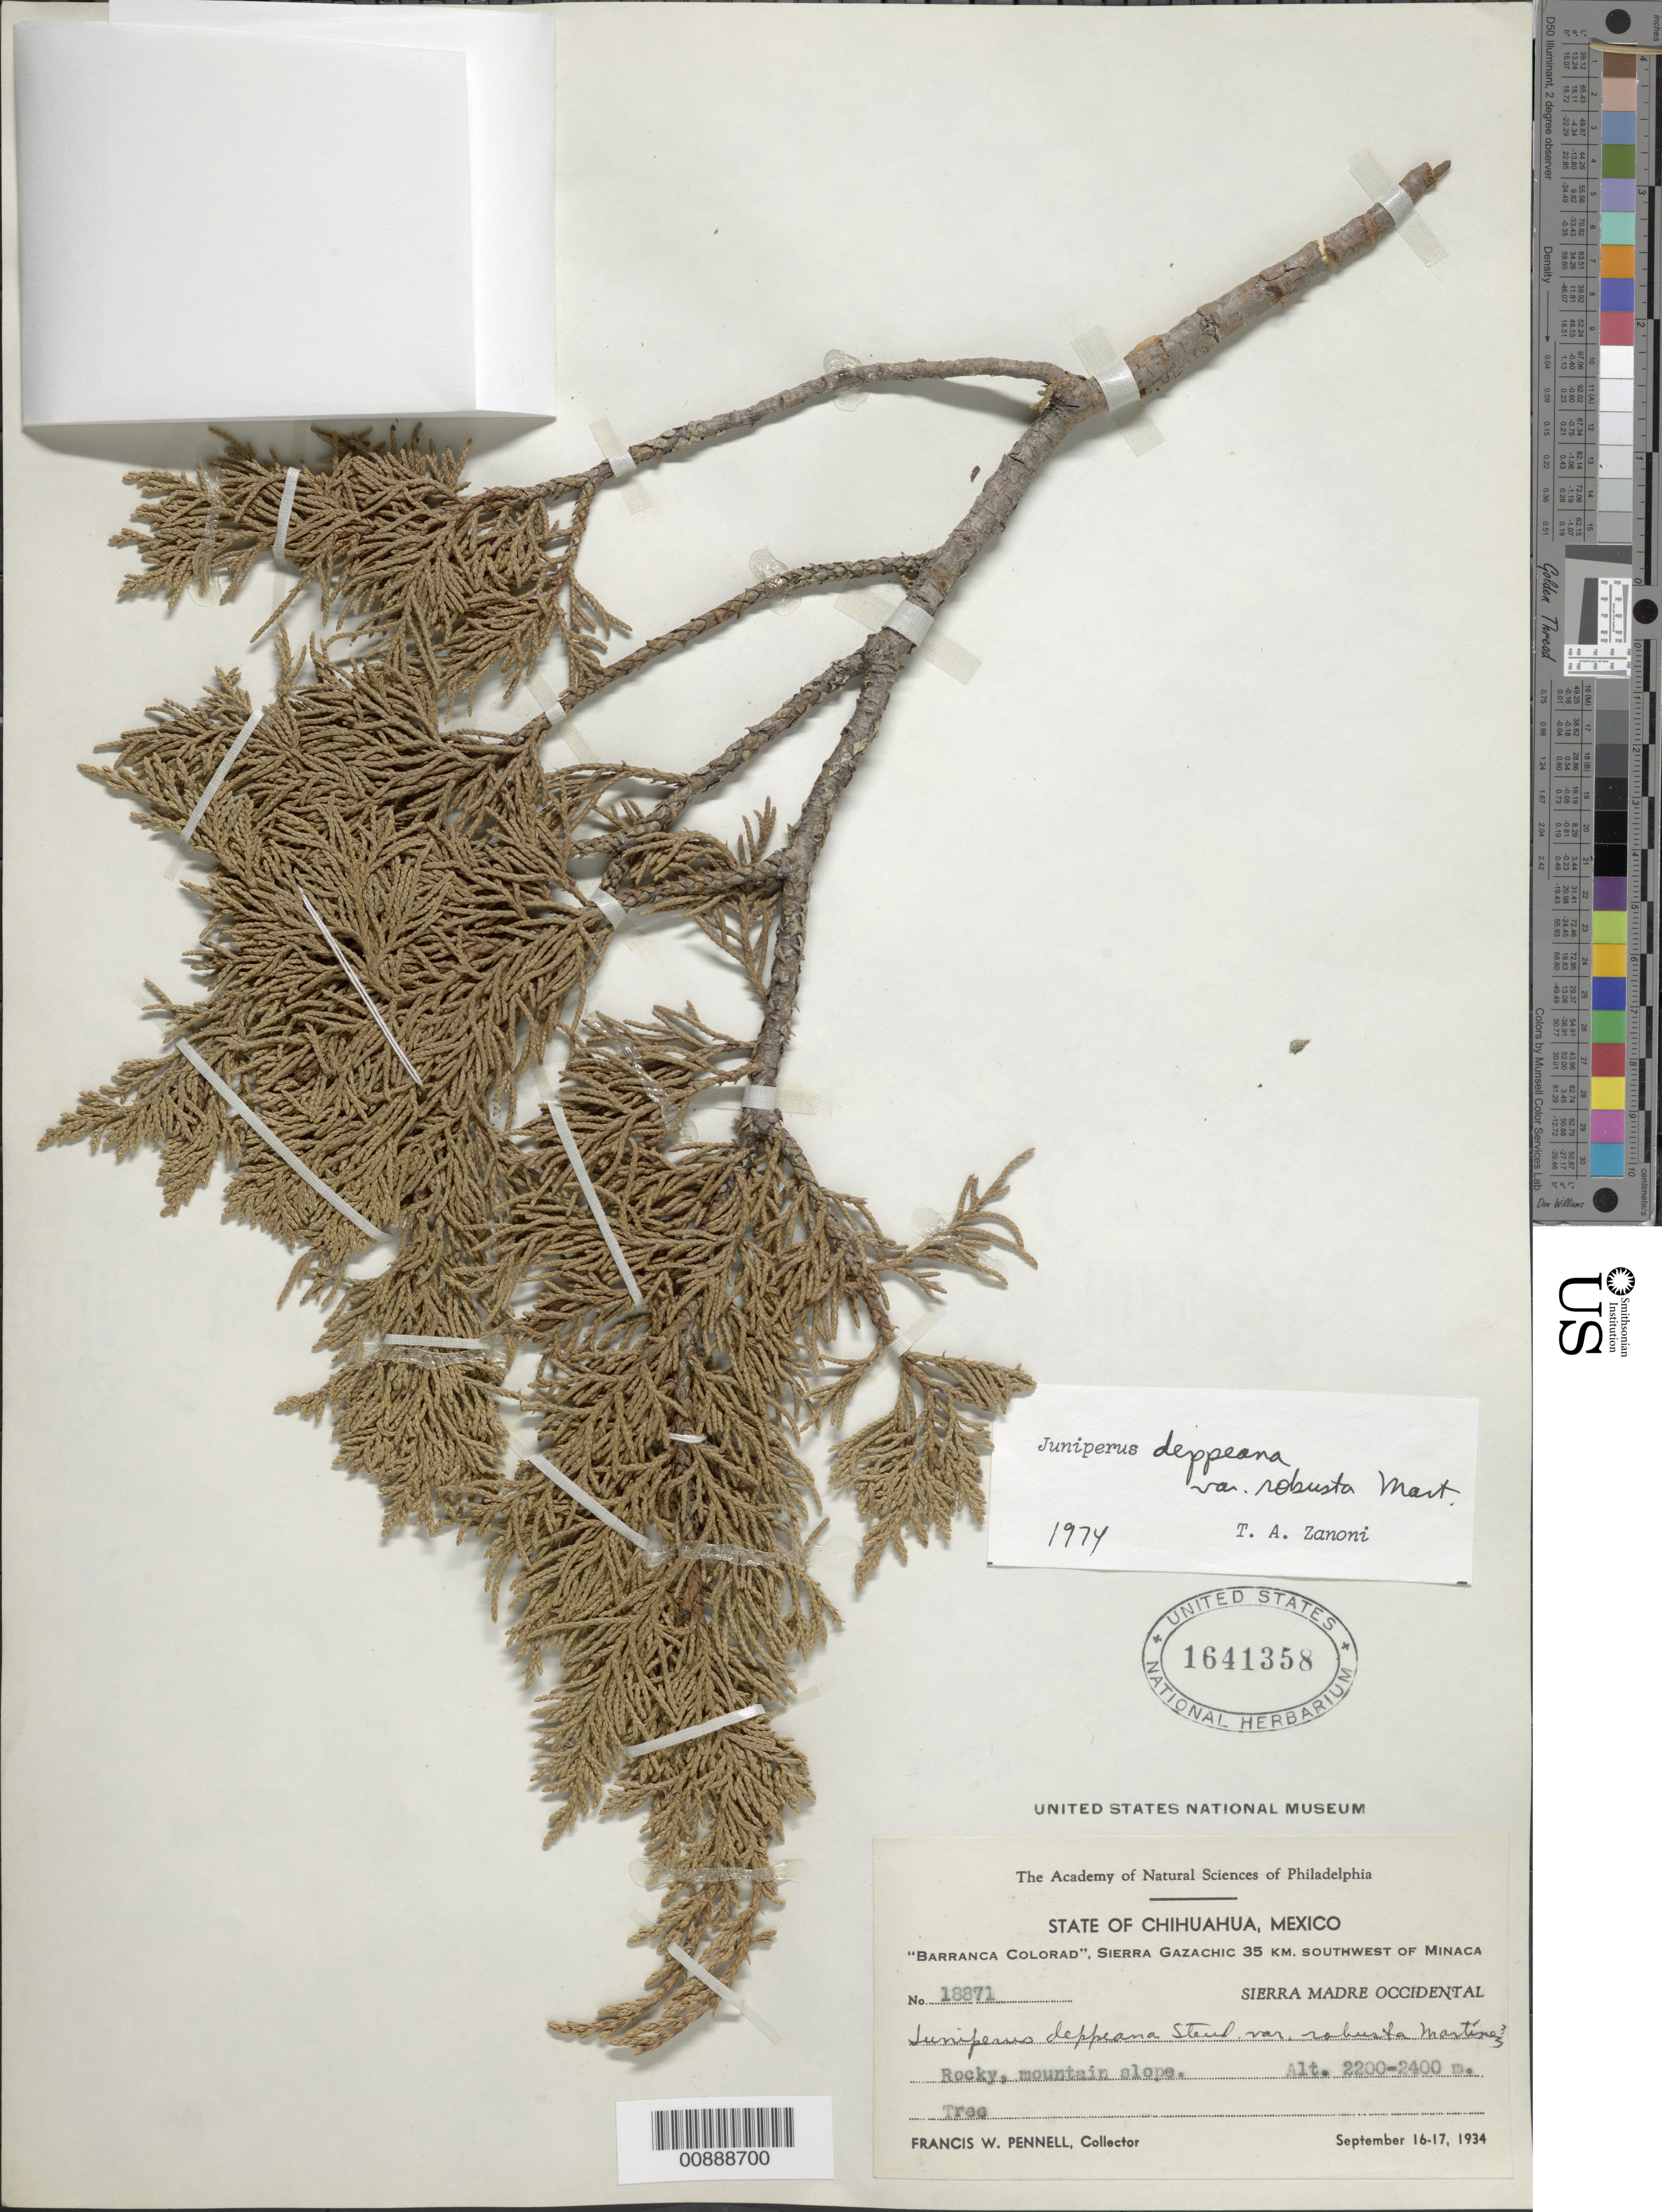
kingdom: Plantae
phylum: Tracheophyta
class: Pinopsida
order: Pinales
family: Cupressaceae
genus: Juniperus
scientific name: Juniperus deppeana var. robusta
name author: Martínez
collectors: F. W. Pennell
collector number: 18871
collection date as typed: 16 Sep 1934 to 17 Sep 1934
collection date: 1934-09-16/1934-09-17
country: Mexico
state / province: Chihuahua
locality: Barranca Colorad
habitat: Rocky mountain slope.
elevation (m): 2400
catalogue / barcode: US 1641358